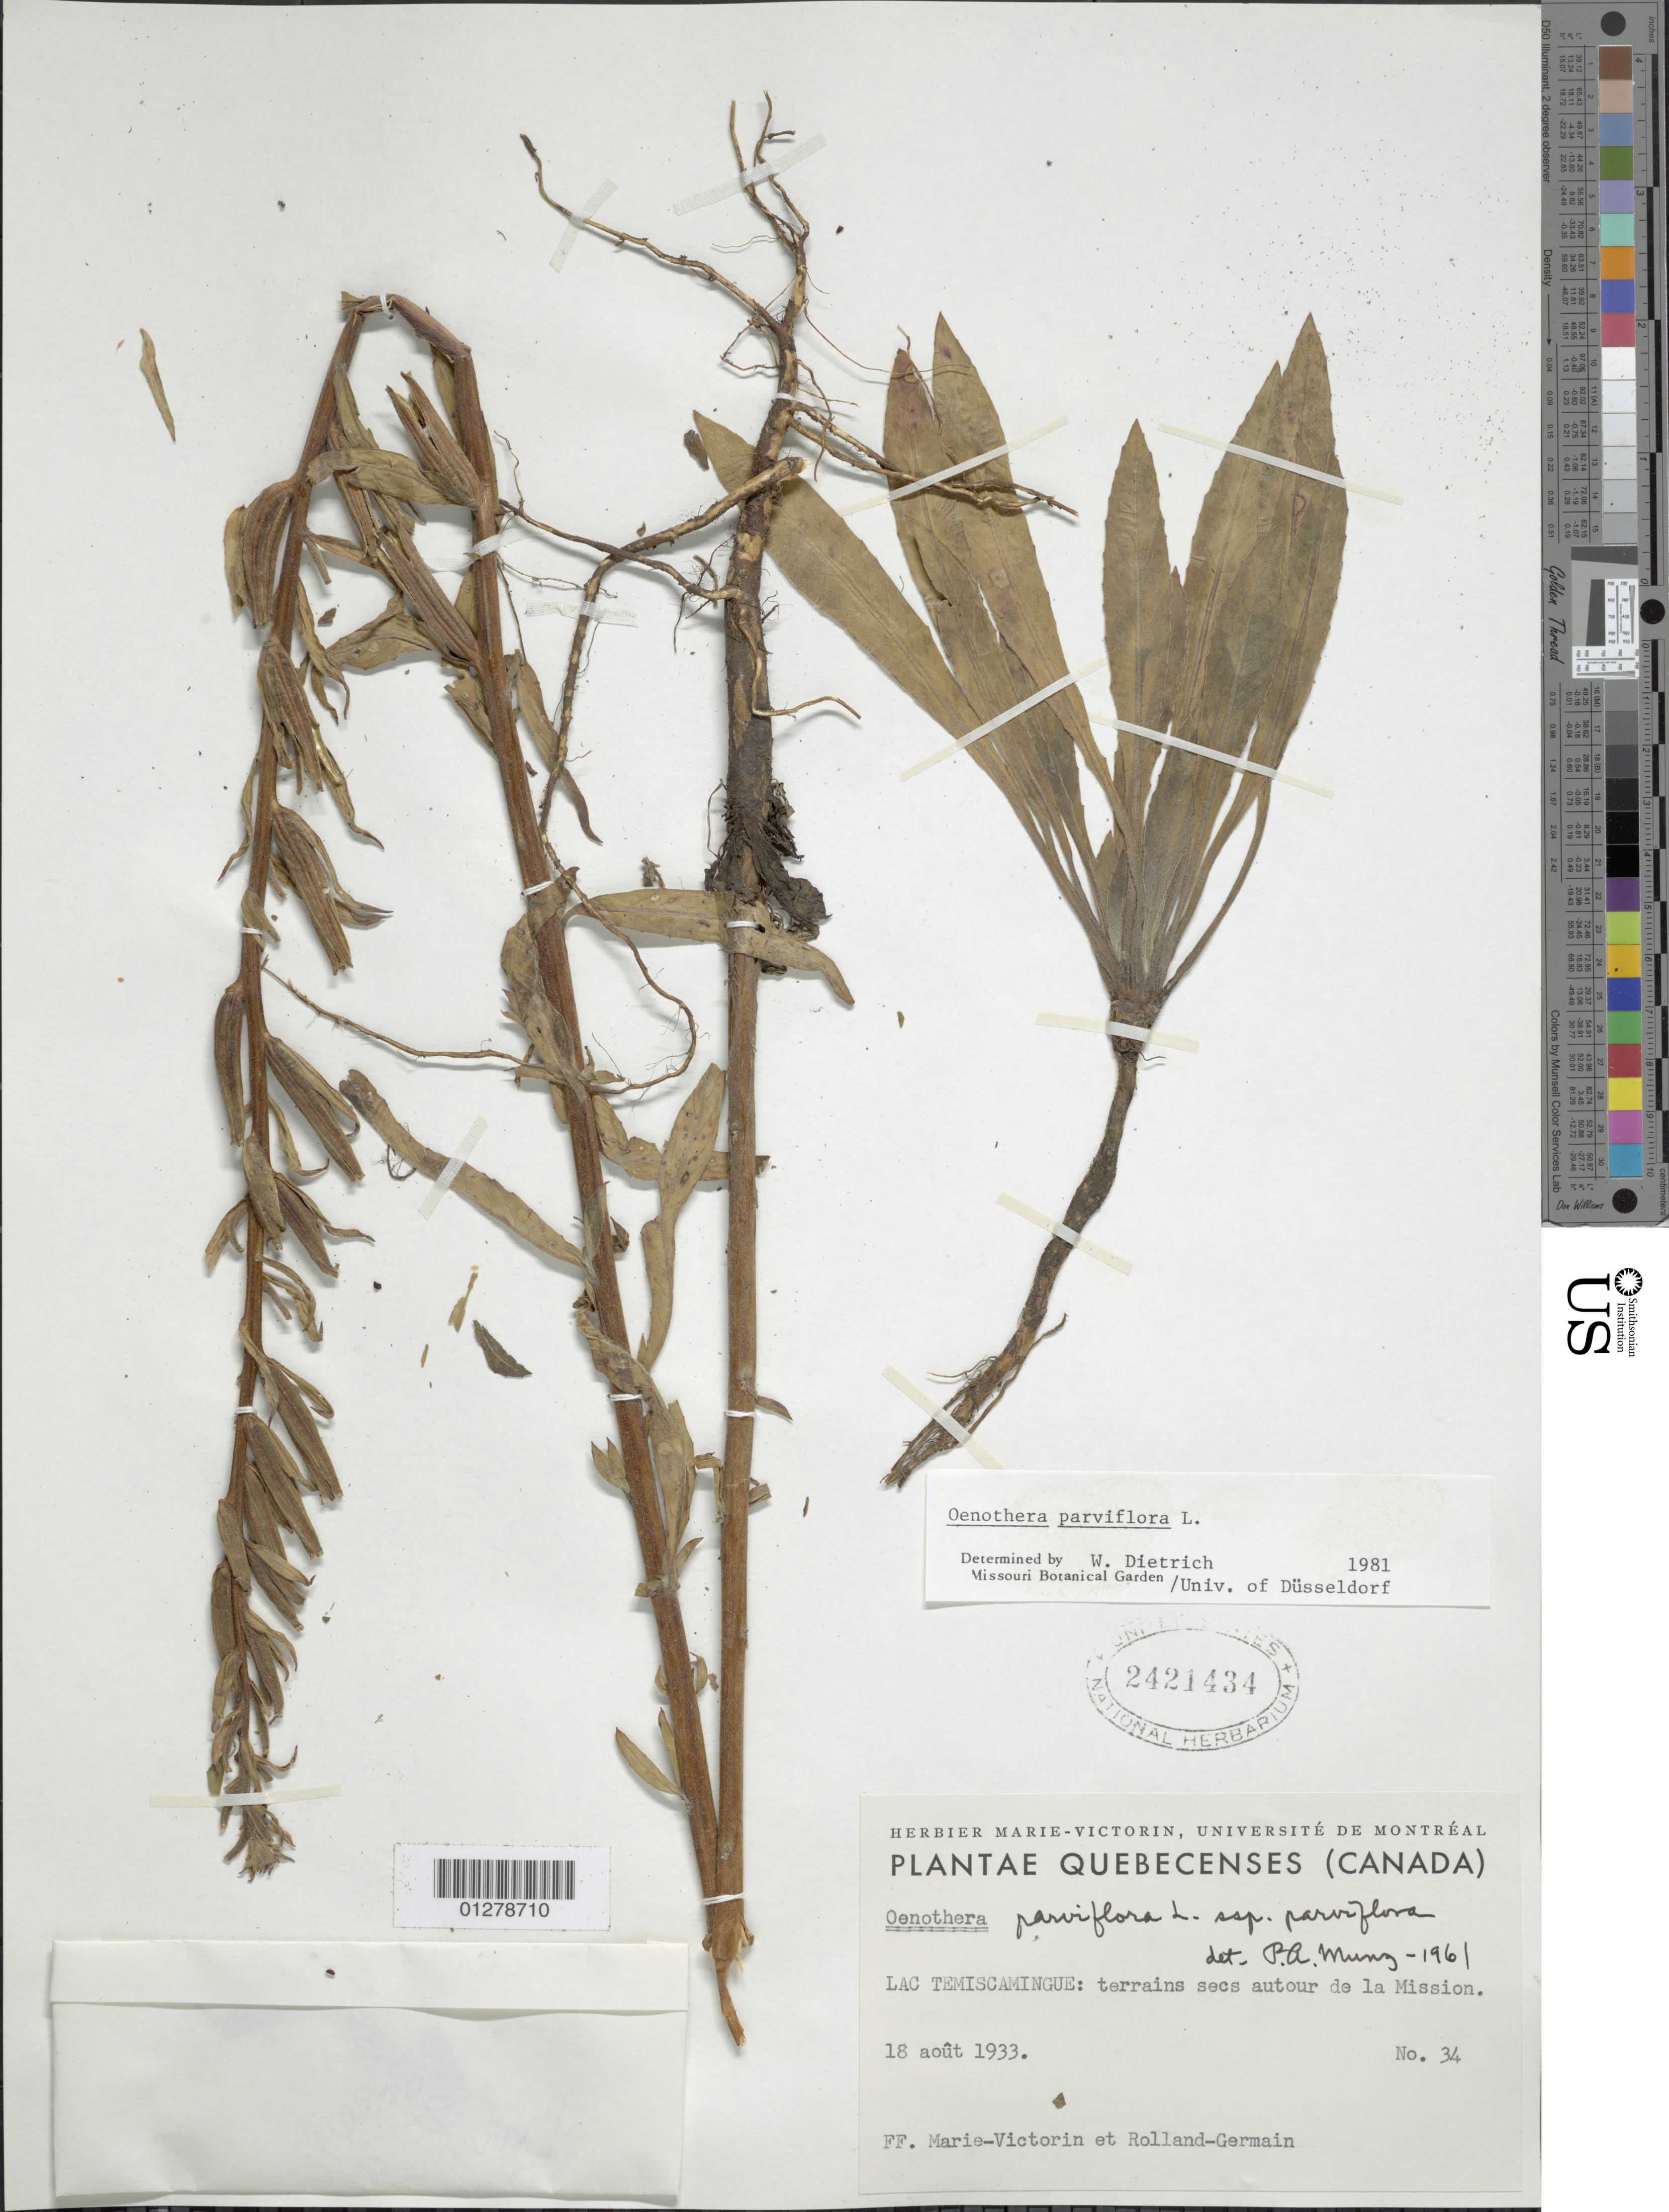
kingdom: Plantae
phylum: Tracheophyta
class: Magnoliopsida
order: Myrtales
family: Onagraceae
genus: Oenothera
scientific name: Oenothera parviflora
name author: L.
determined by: Dietrich, W.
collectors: Fr. Marie-Victorin & Rolland-Germain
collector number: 34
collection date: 1933-08-18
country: Canada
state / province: Quebec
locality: Port Temiscamingue.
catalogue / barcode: US 2421434